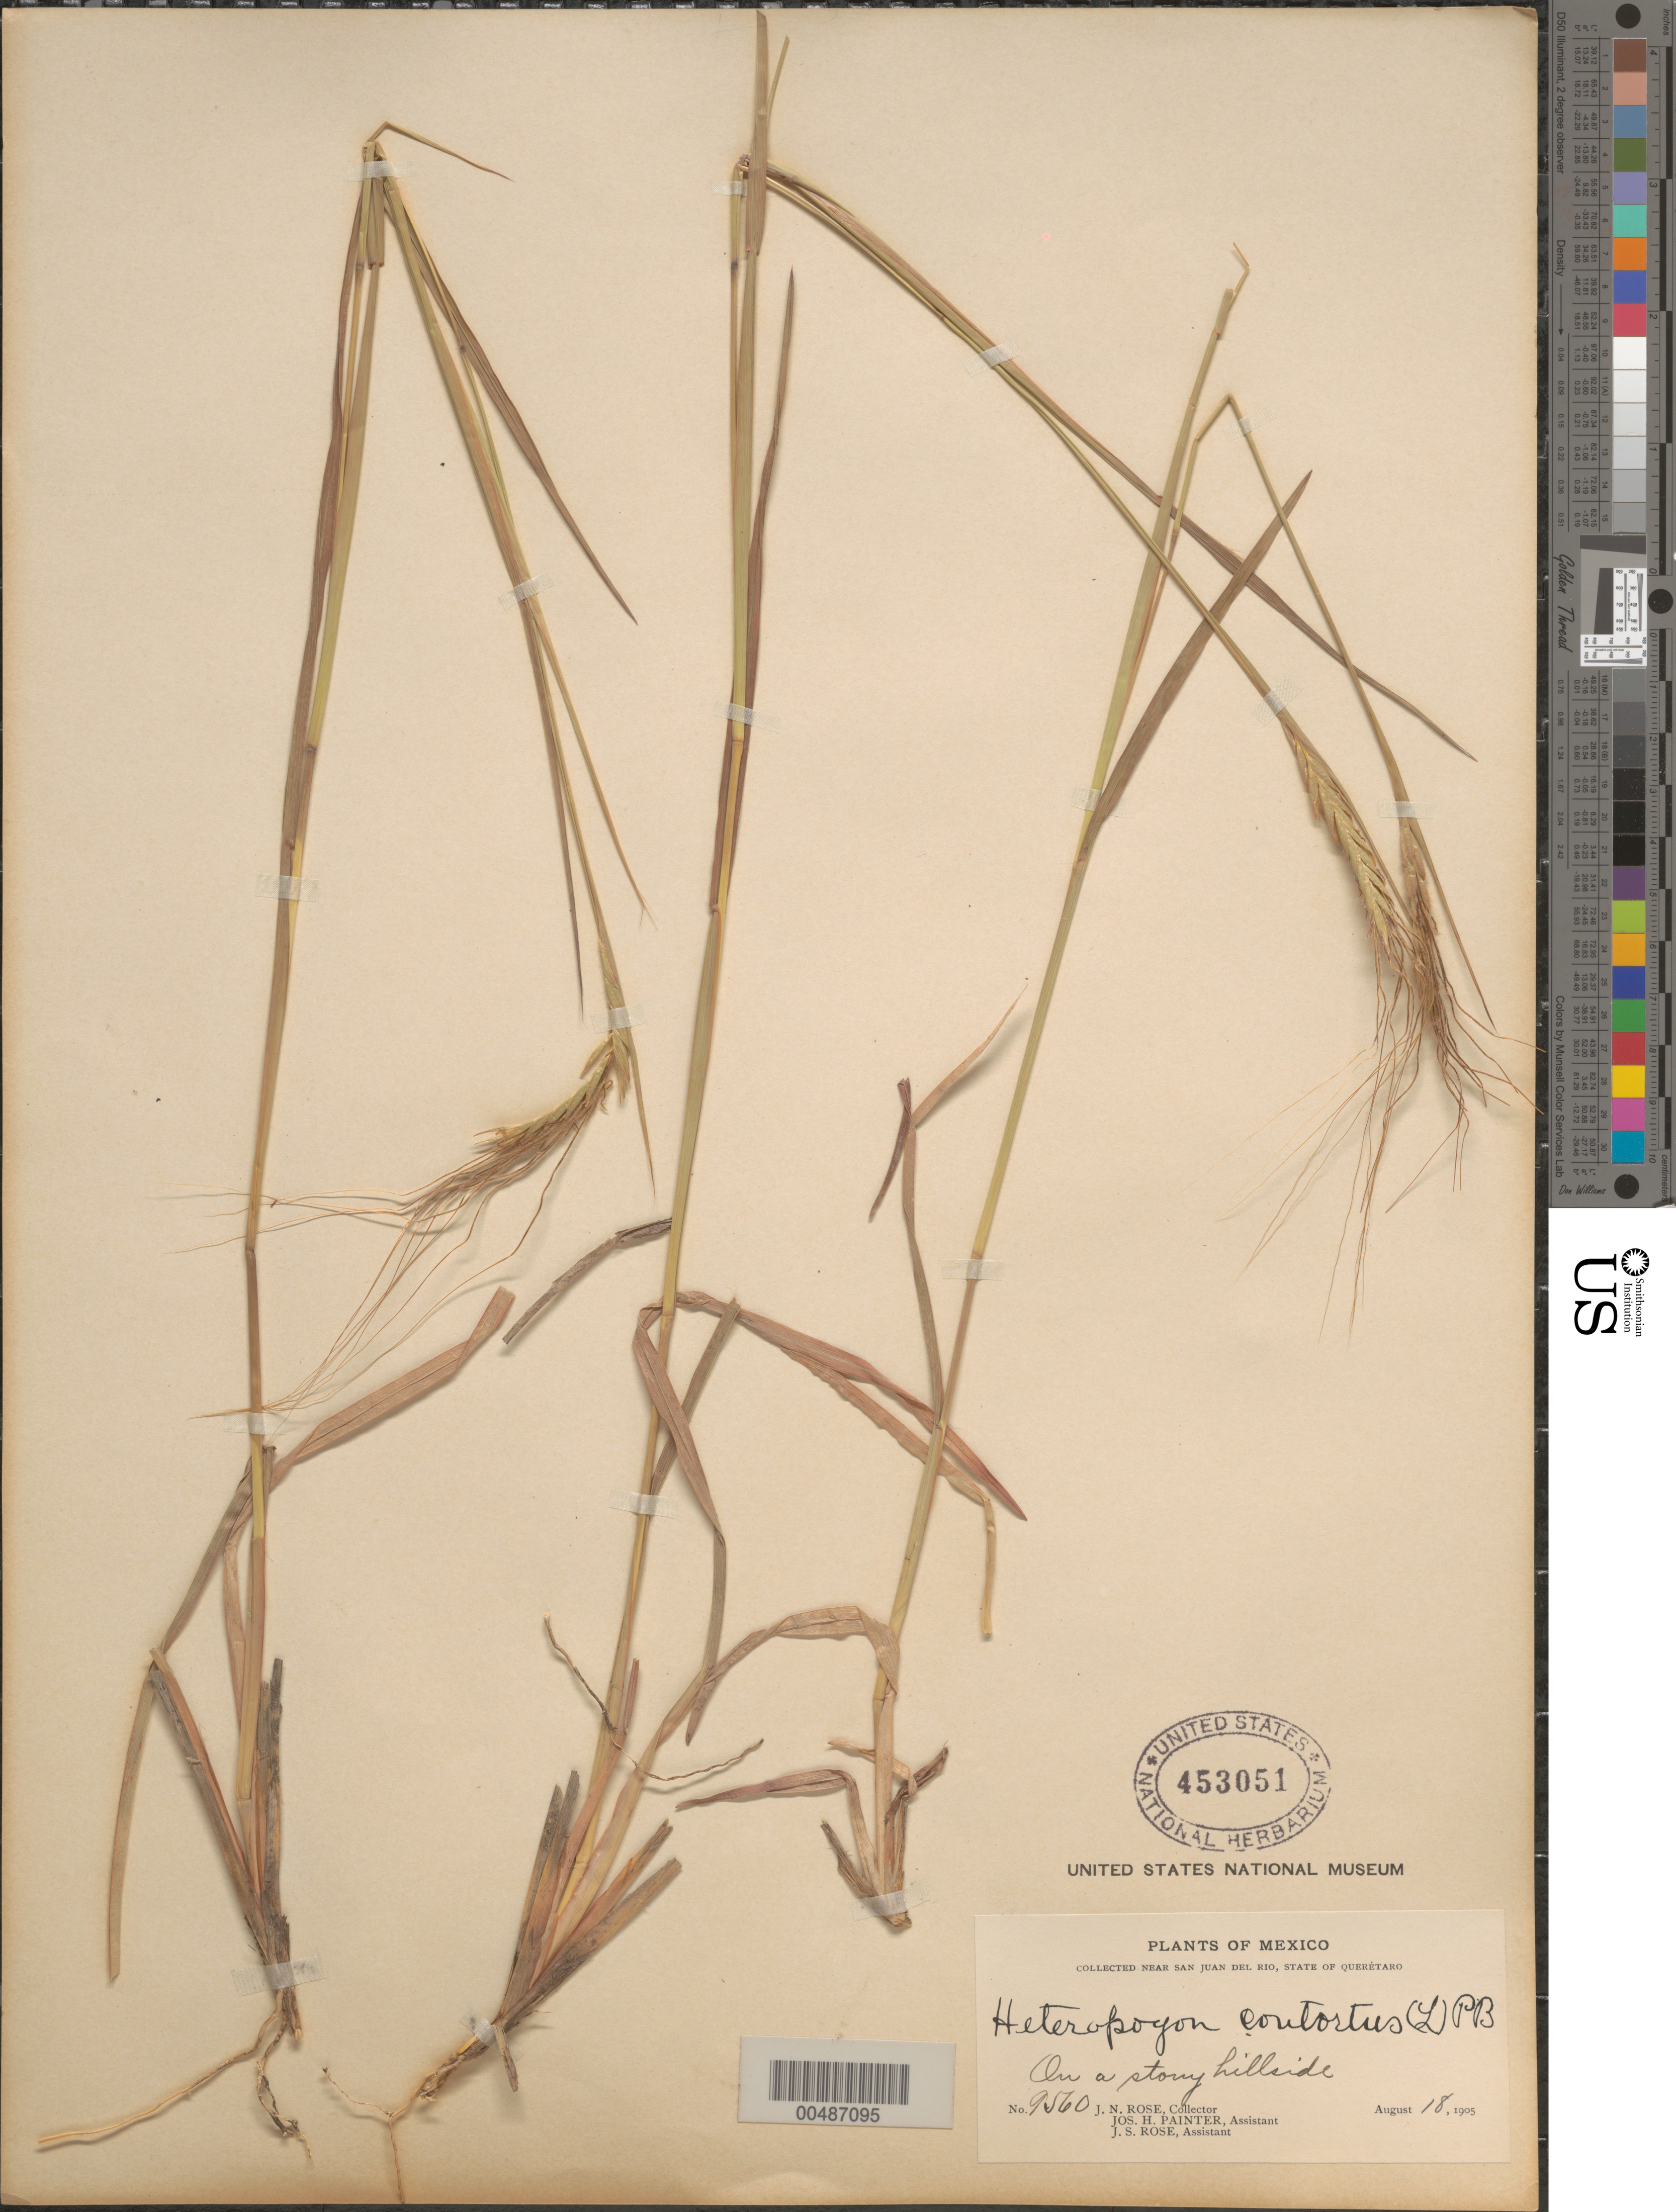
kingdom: Plantae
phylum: Tracheophyta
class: Liliopsida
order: Poales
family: Poaceae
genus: Heteropogon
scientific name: Heteropogon contortus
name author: (L.) P. Beauv. ex Roem. & Schult.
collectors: J. N. Rose, J. H. Painter & J. S. Rose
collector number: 9560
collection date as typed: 18 Aug 1905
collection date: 1905-08-18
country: Mexico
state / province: Querétaro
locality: Near San Juan del Rio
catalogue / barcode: US 453051